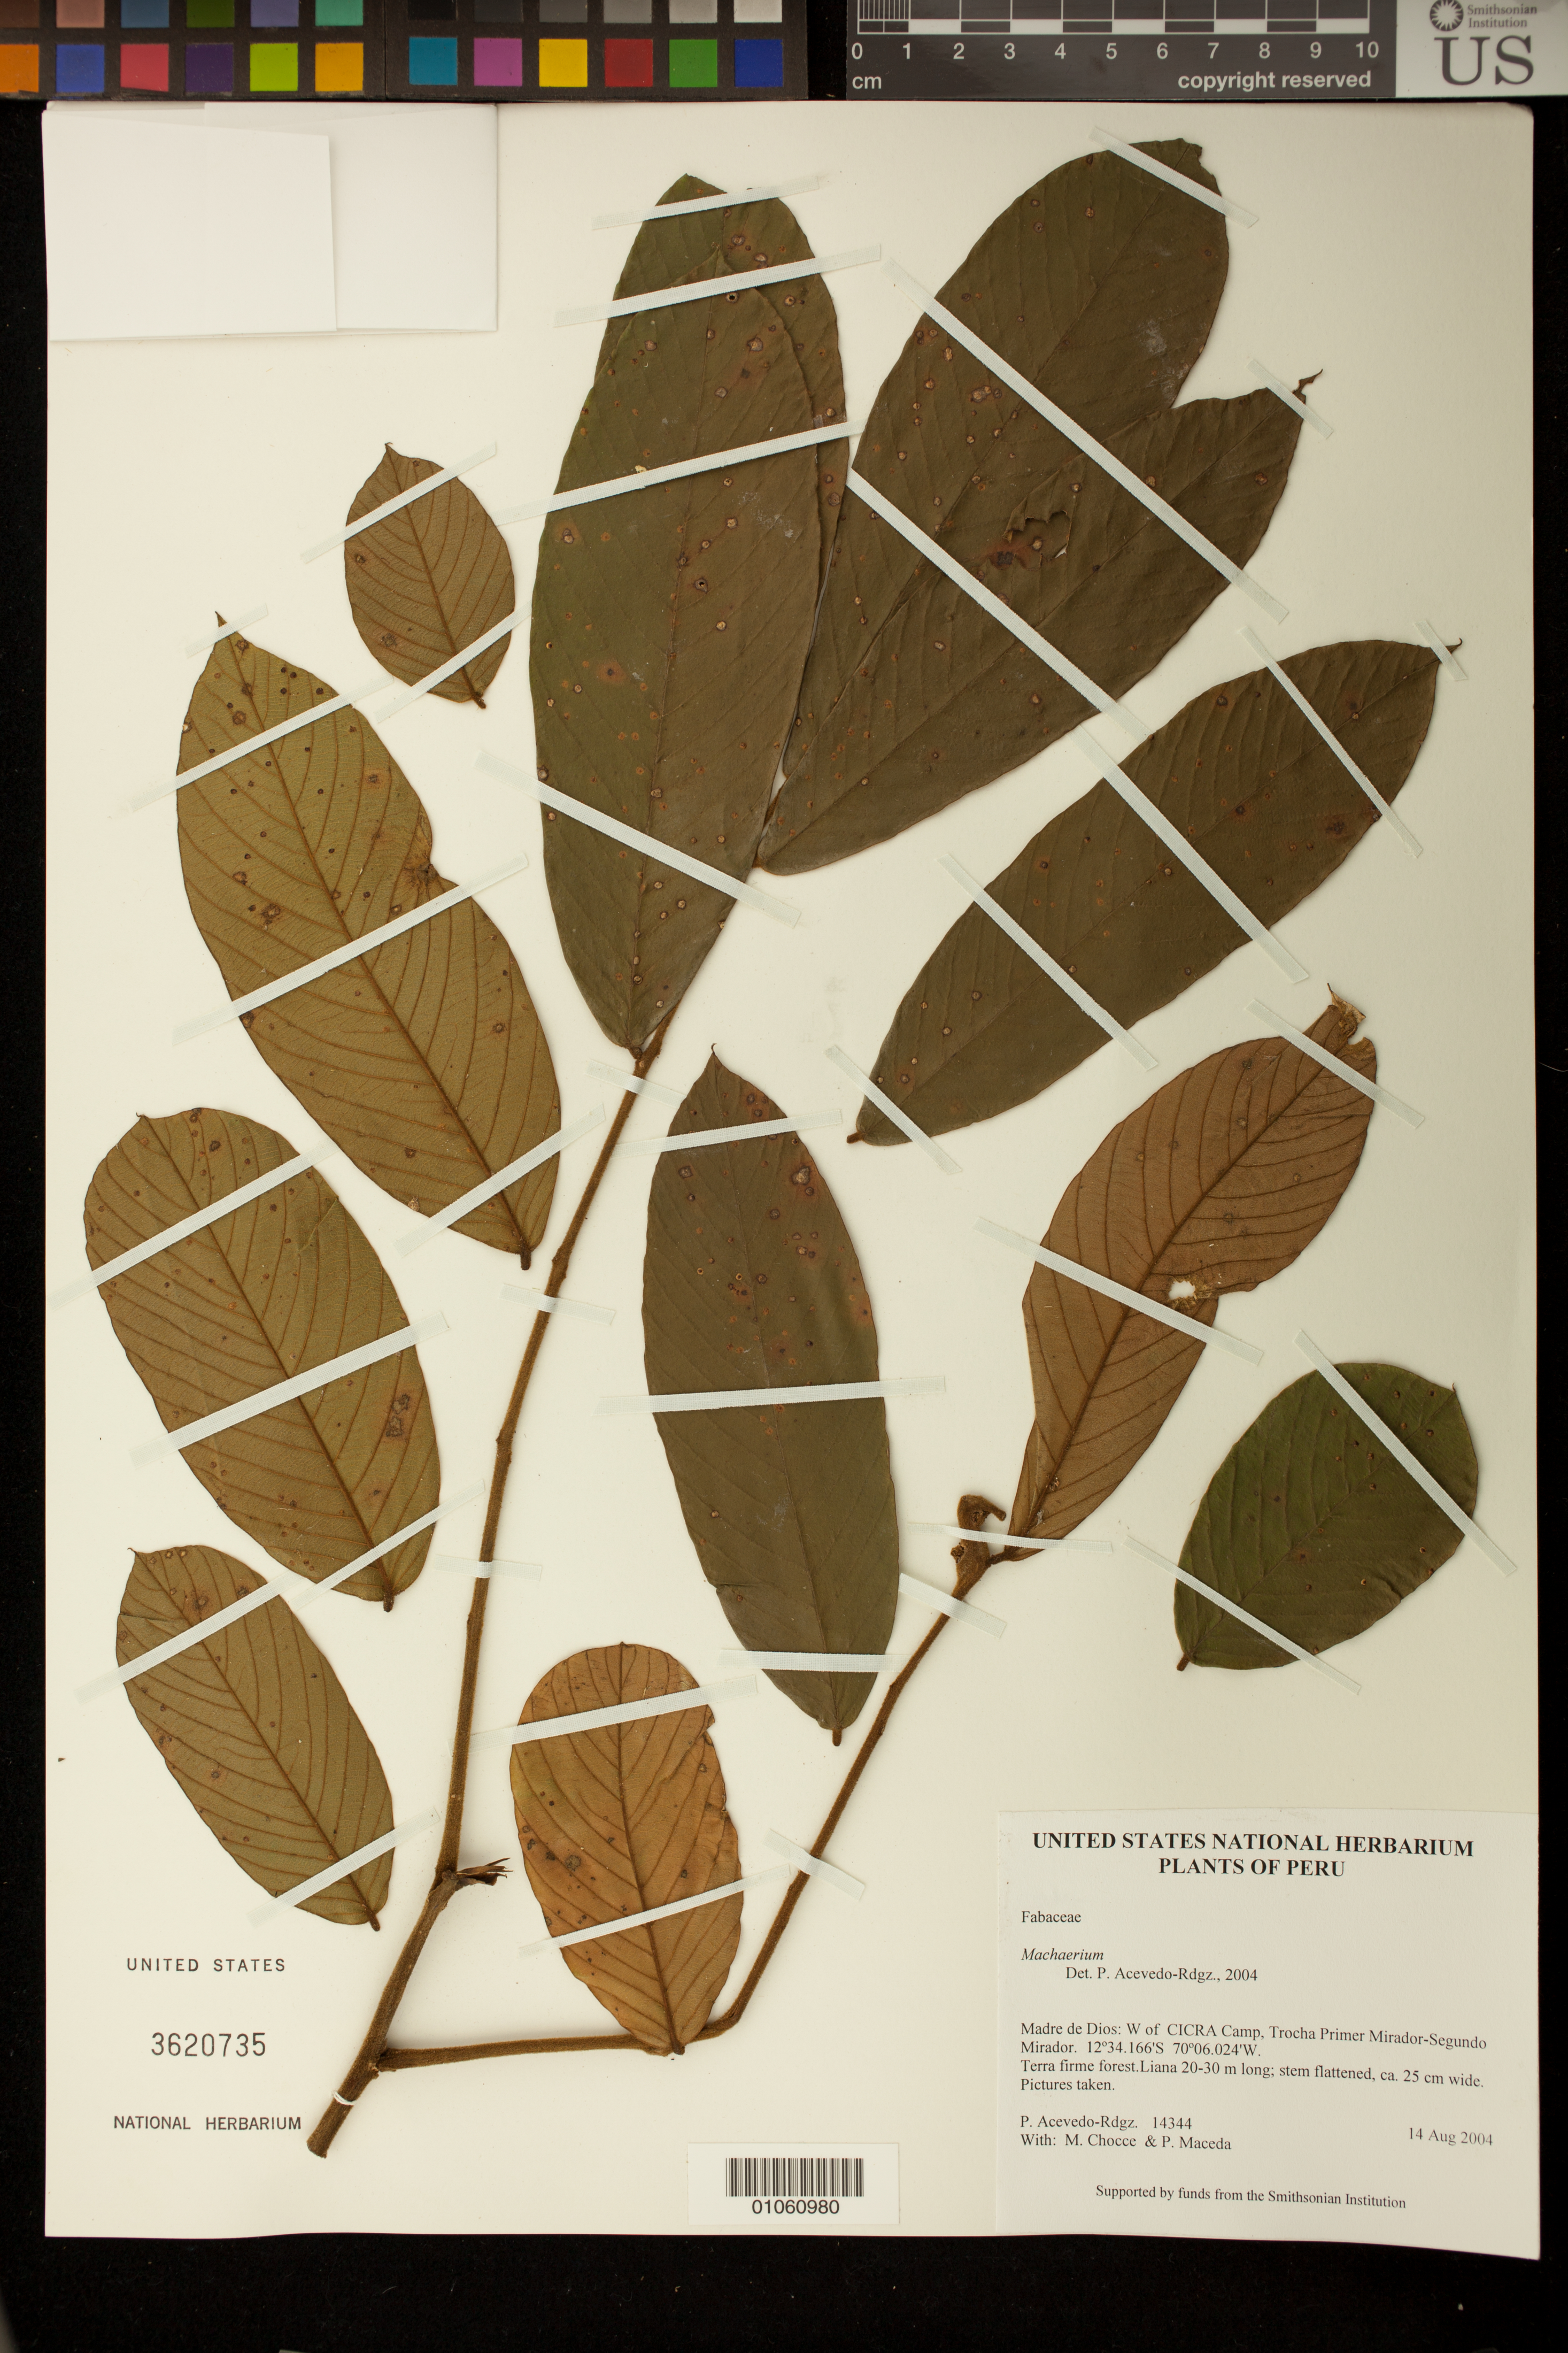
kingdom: Plantae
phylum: Tracheophyta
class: Magnoliopsida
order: Fabales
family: Fabaceae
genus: Machaerium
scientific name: Machaerium quinatum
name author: (Aubl.) Sandwith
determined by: Acevedo-Rodríguez, P., (BOT), Smithsonian Institution - National Museum of Natural History (UNITED STATES)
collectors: P. Acevedo-Rodr., M. Chocce & P. Maceda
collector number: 14344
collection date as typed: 14 Aug 2004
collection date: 2004-08-14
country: Peru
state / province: Madre de Dios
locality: Madre de Dios: W of CICRA Camp, Trocha Primer Mirador-Segundo Mirador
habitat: Terra firme forest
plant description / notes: MO, P, US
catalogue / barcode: US 3620735